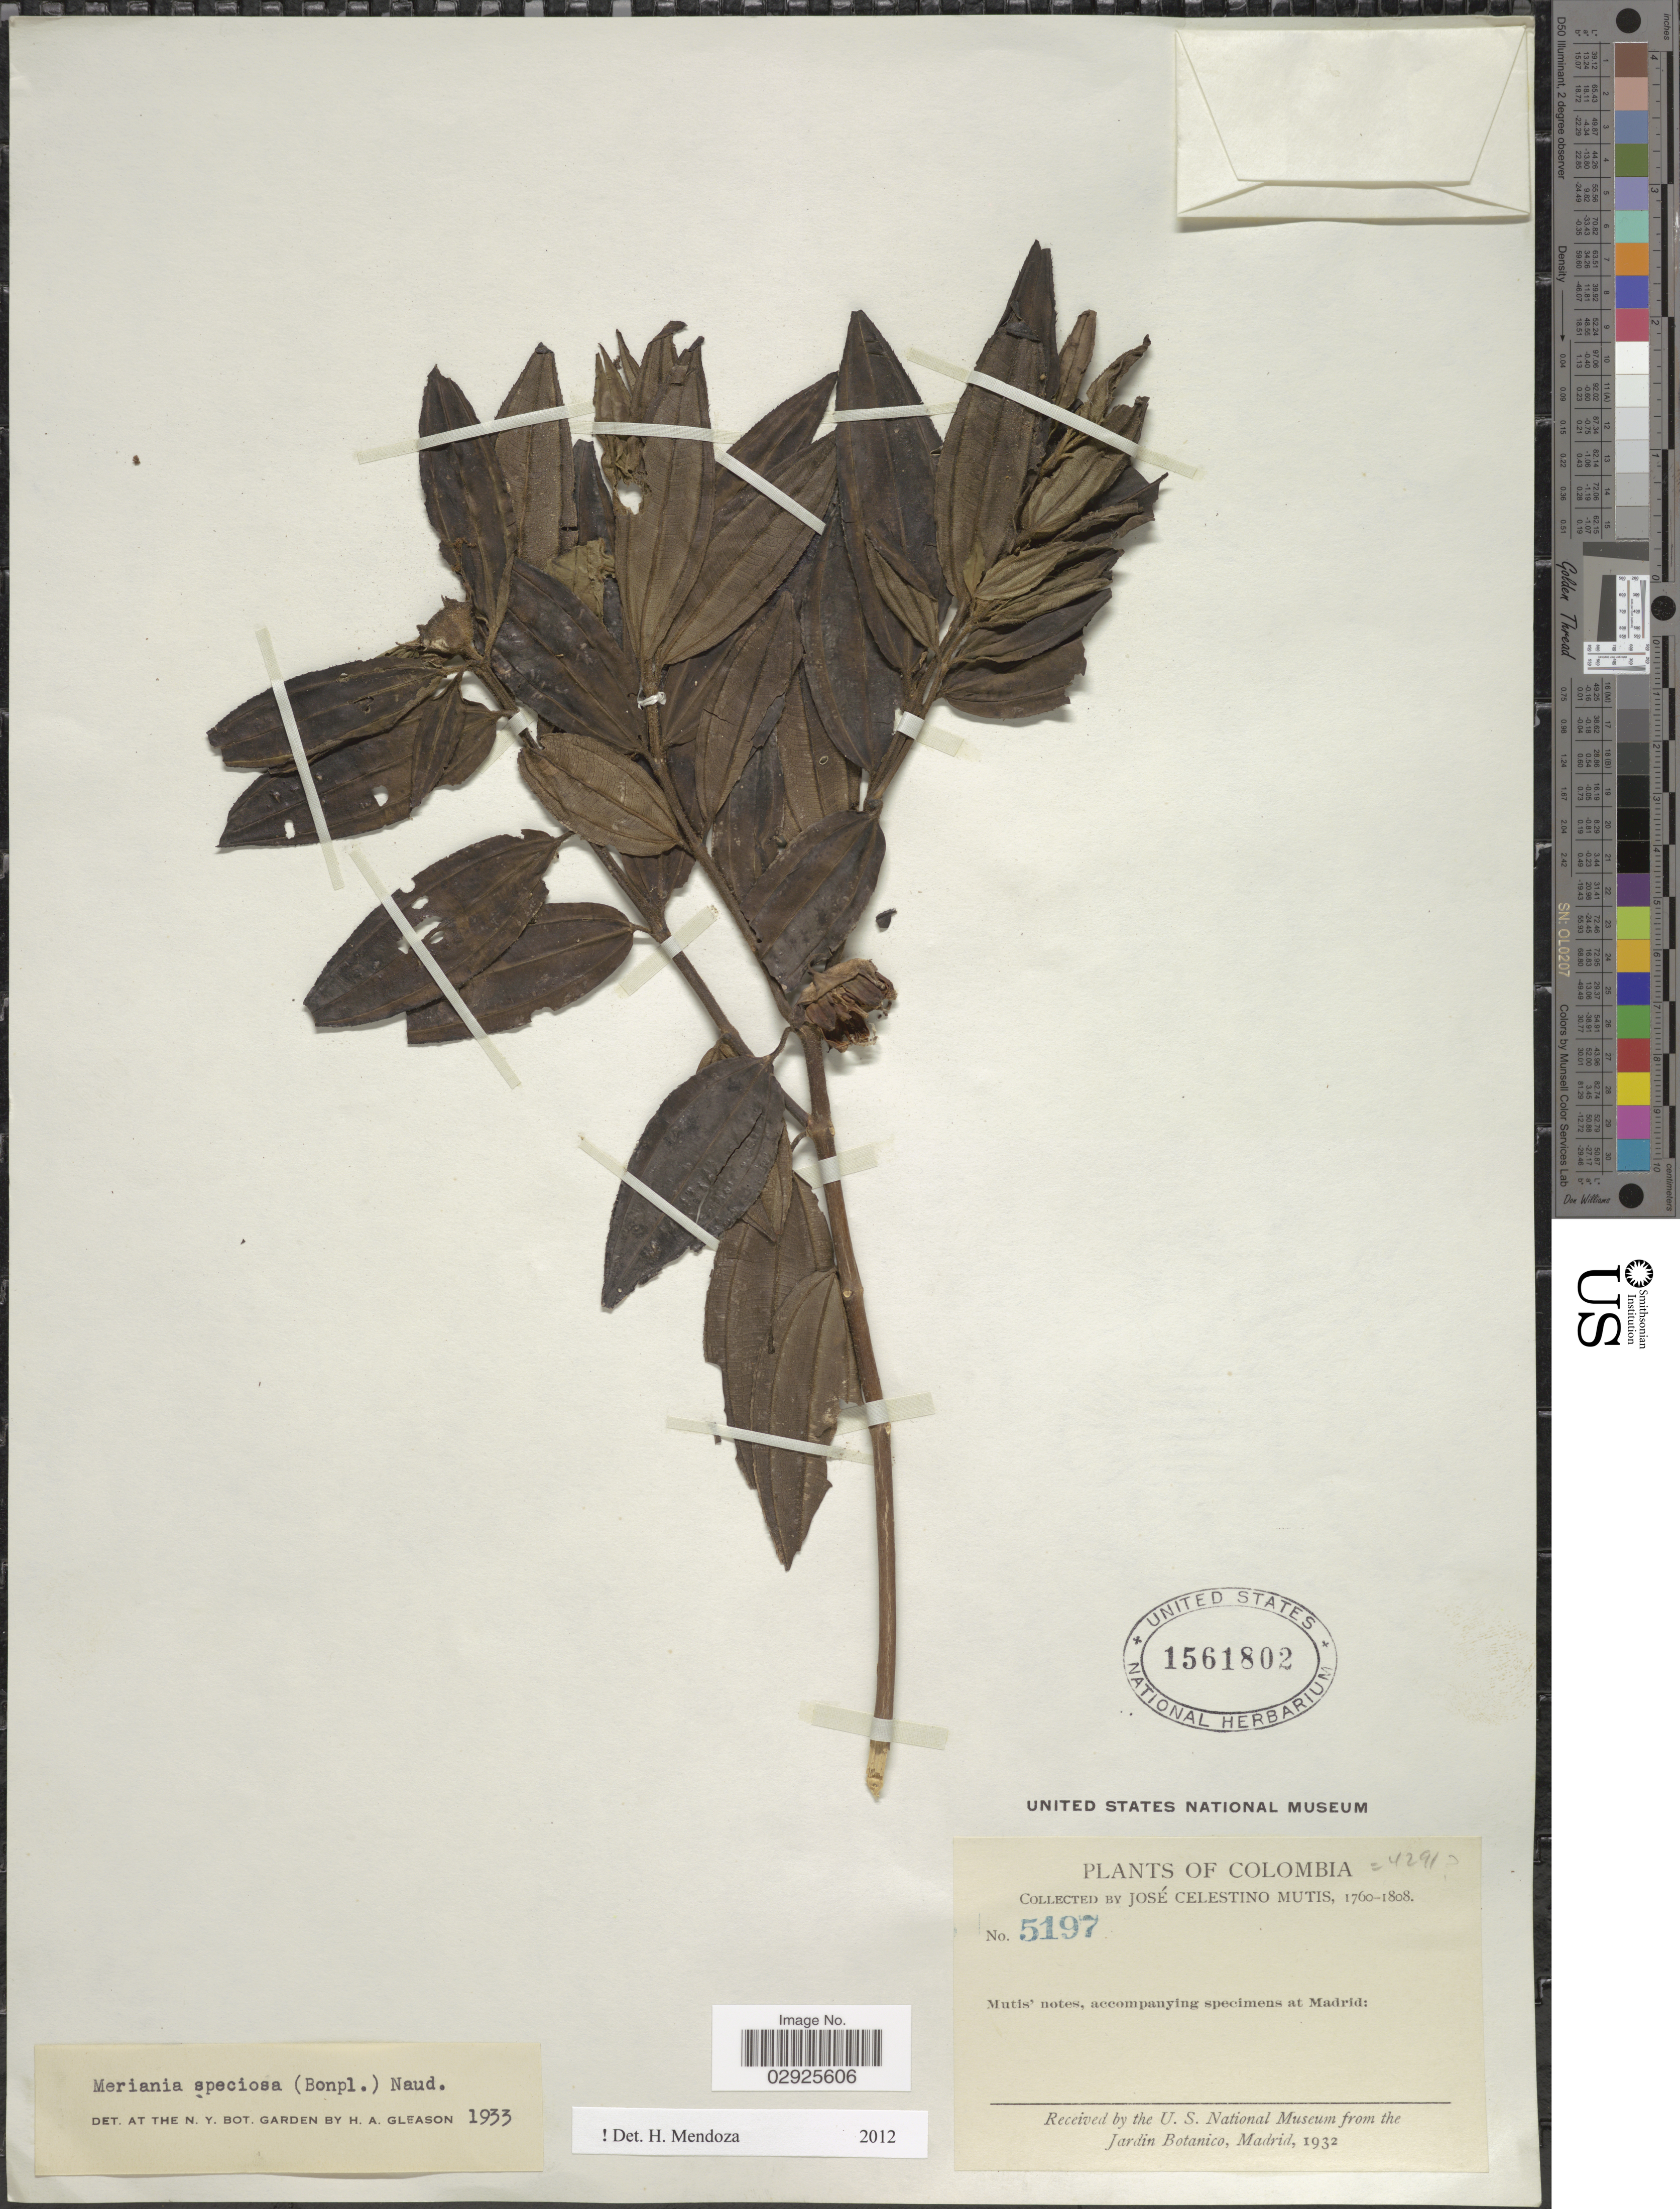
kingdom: Plantae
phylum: Tracheophyta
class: Magnoliopsida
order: Myrtales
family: Melastomataceae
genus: Meriania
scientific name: Meriania speciosa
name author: (Bonpl.) Naudin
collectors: J. C. B. Mutis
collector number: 5197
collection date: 1760/1808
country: Colombia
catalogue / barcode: US 1561802